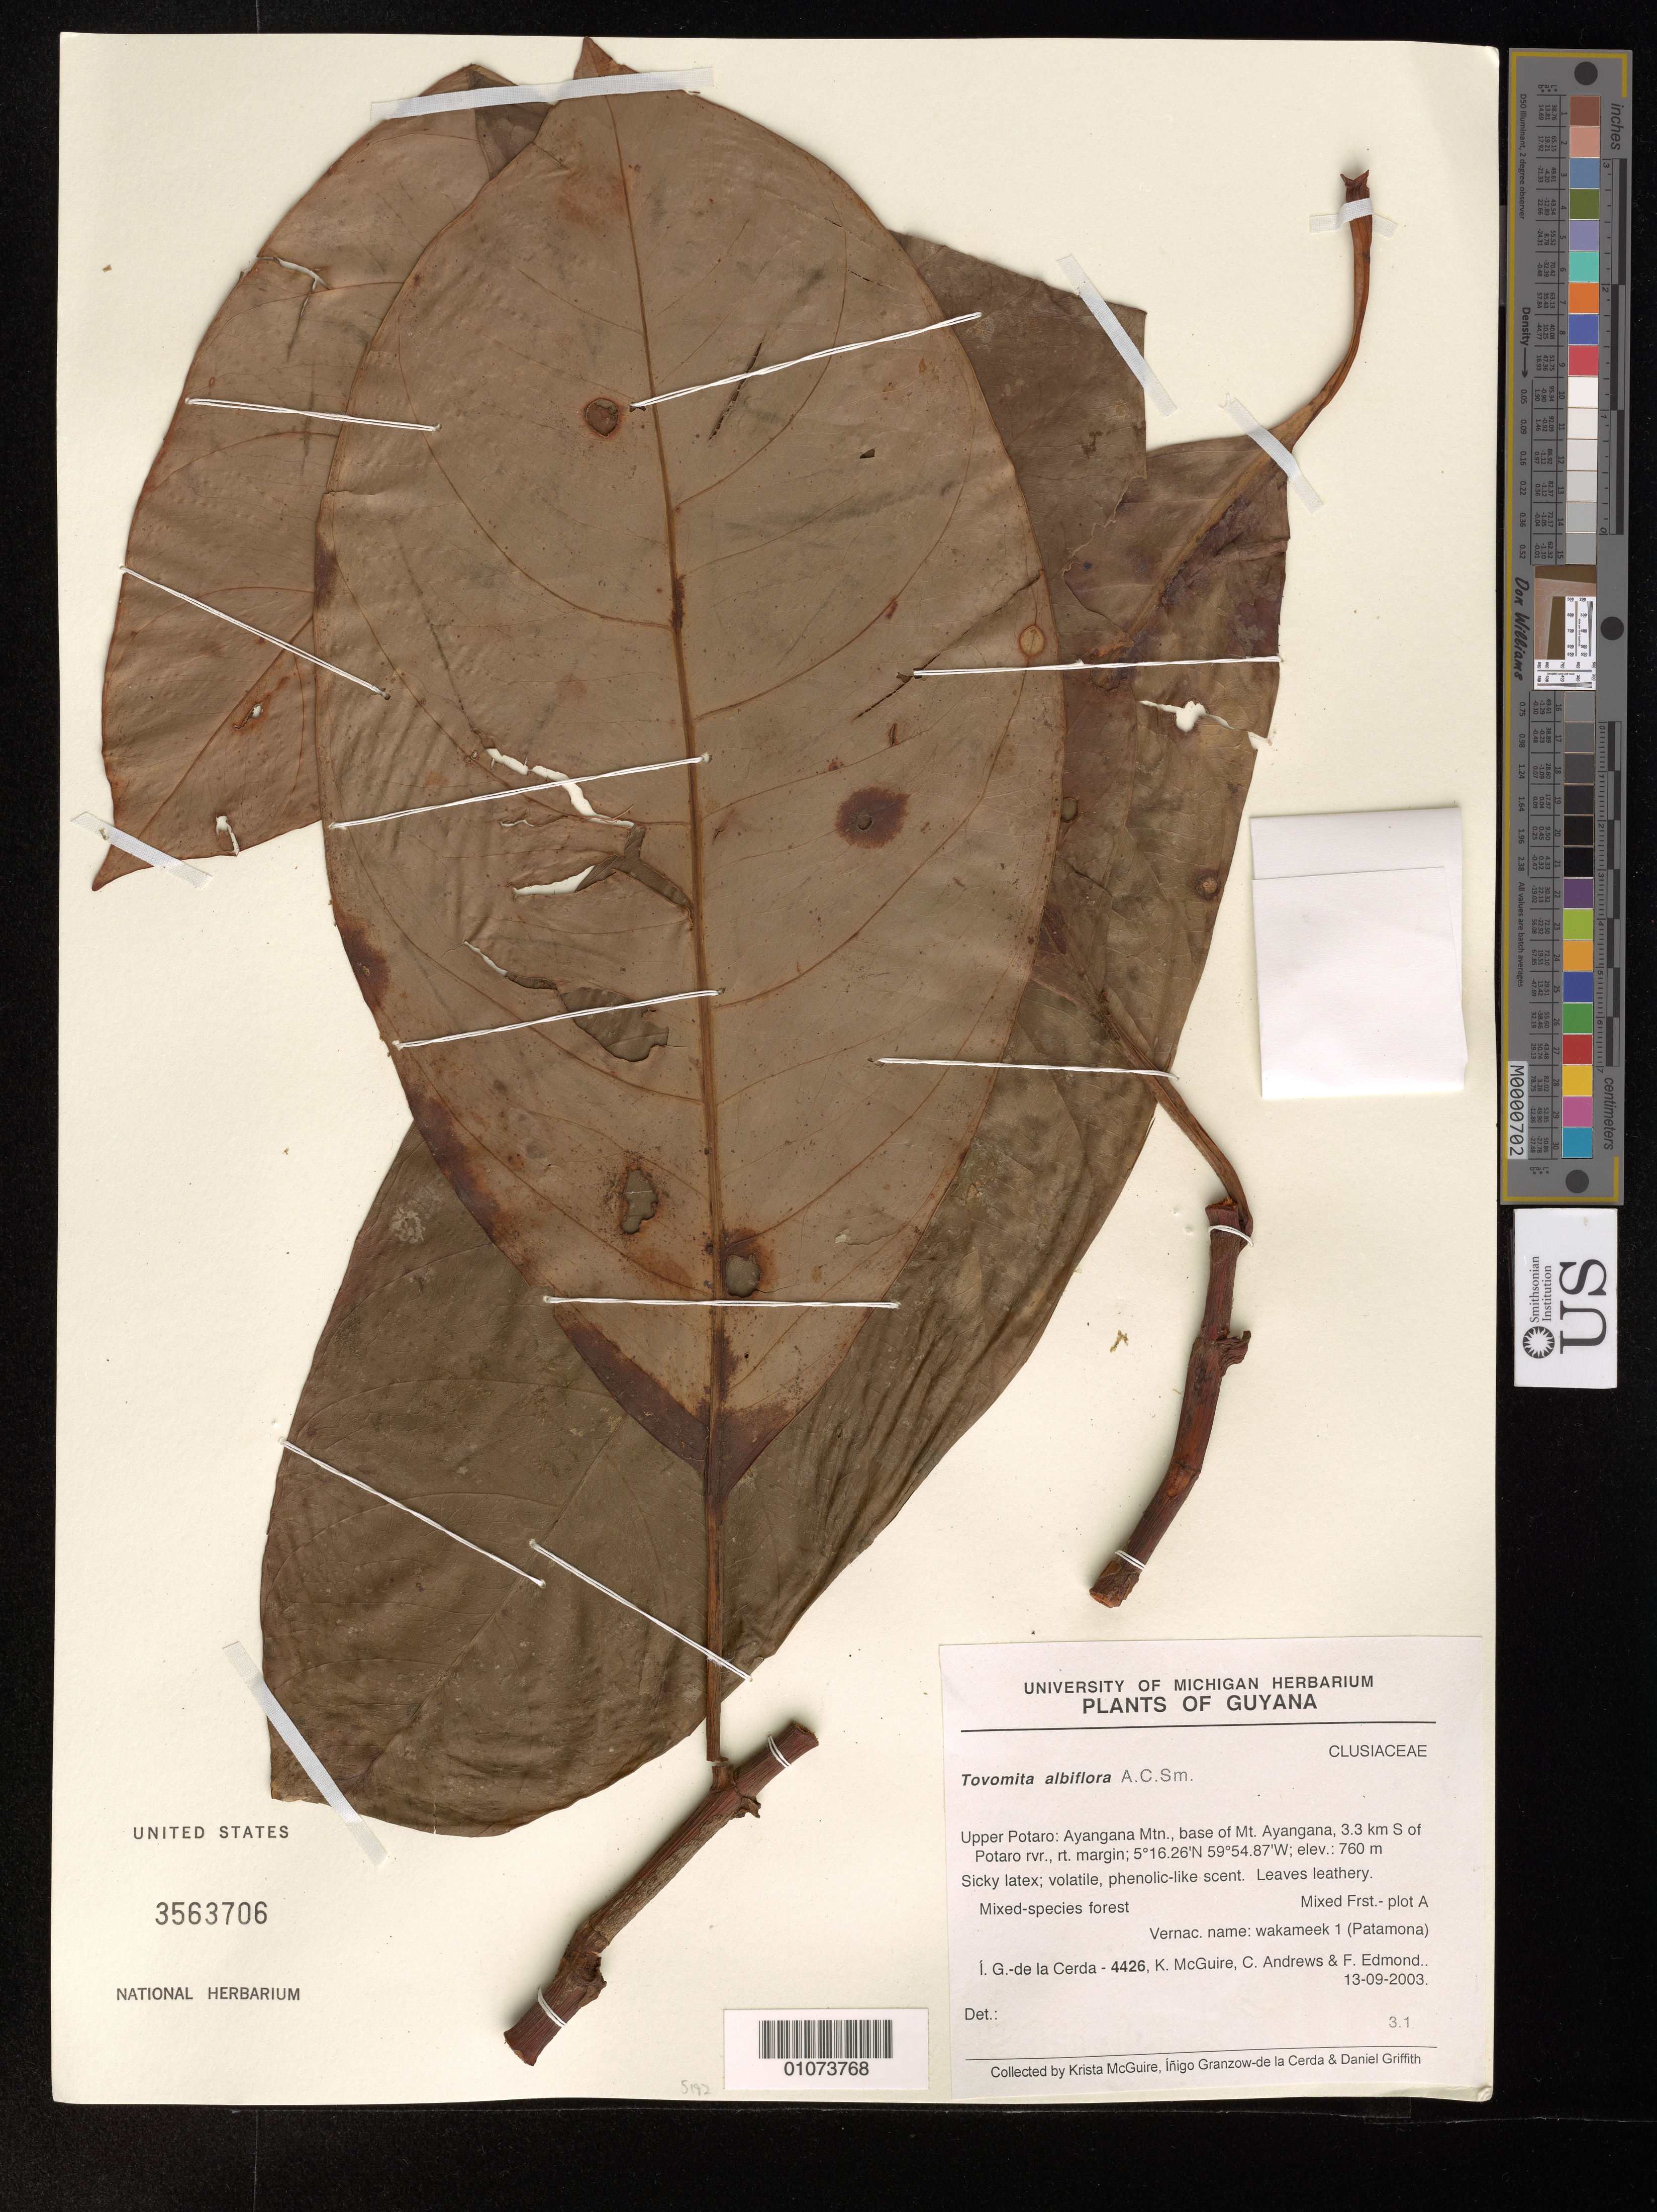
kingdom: Plantae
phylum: Tracheophyta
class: Magnoliopsida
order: Malpighiales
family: Clusiaceae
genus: Tovomita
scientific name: Tovomita albiflora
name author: A.C. Sm.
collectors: I. de la Cerda, K. McGuire, C. Andrews & F. Edmond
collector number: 4426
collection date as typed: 13-Sep-03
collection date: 2003-09-13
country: Guyana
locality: Upper Potaro: Ayangana Mtn., base of Mt. Ayangana, 3.3 km S of Potaro River, rt margin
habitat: Mixed-species forest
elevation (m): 760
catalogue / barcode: US 3563706